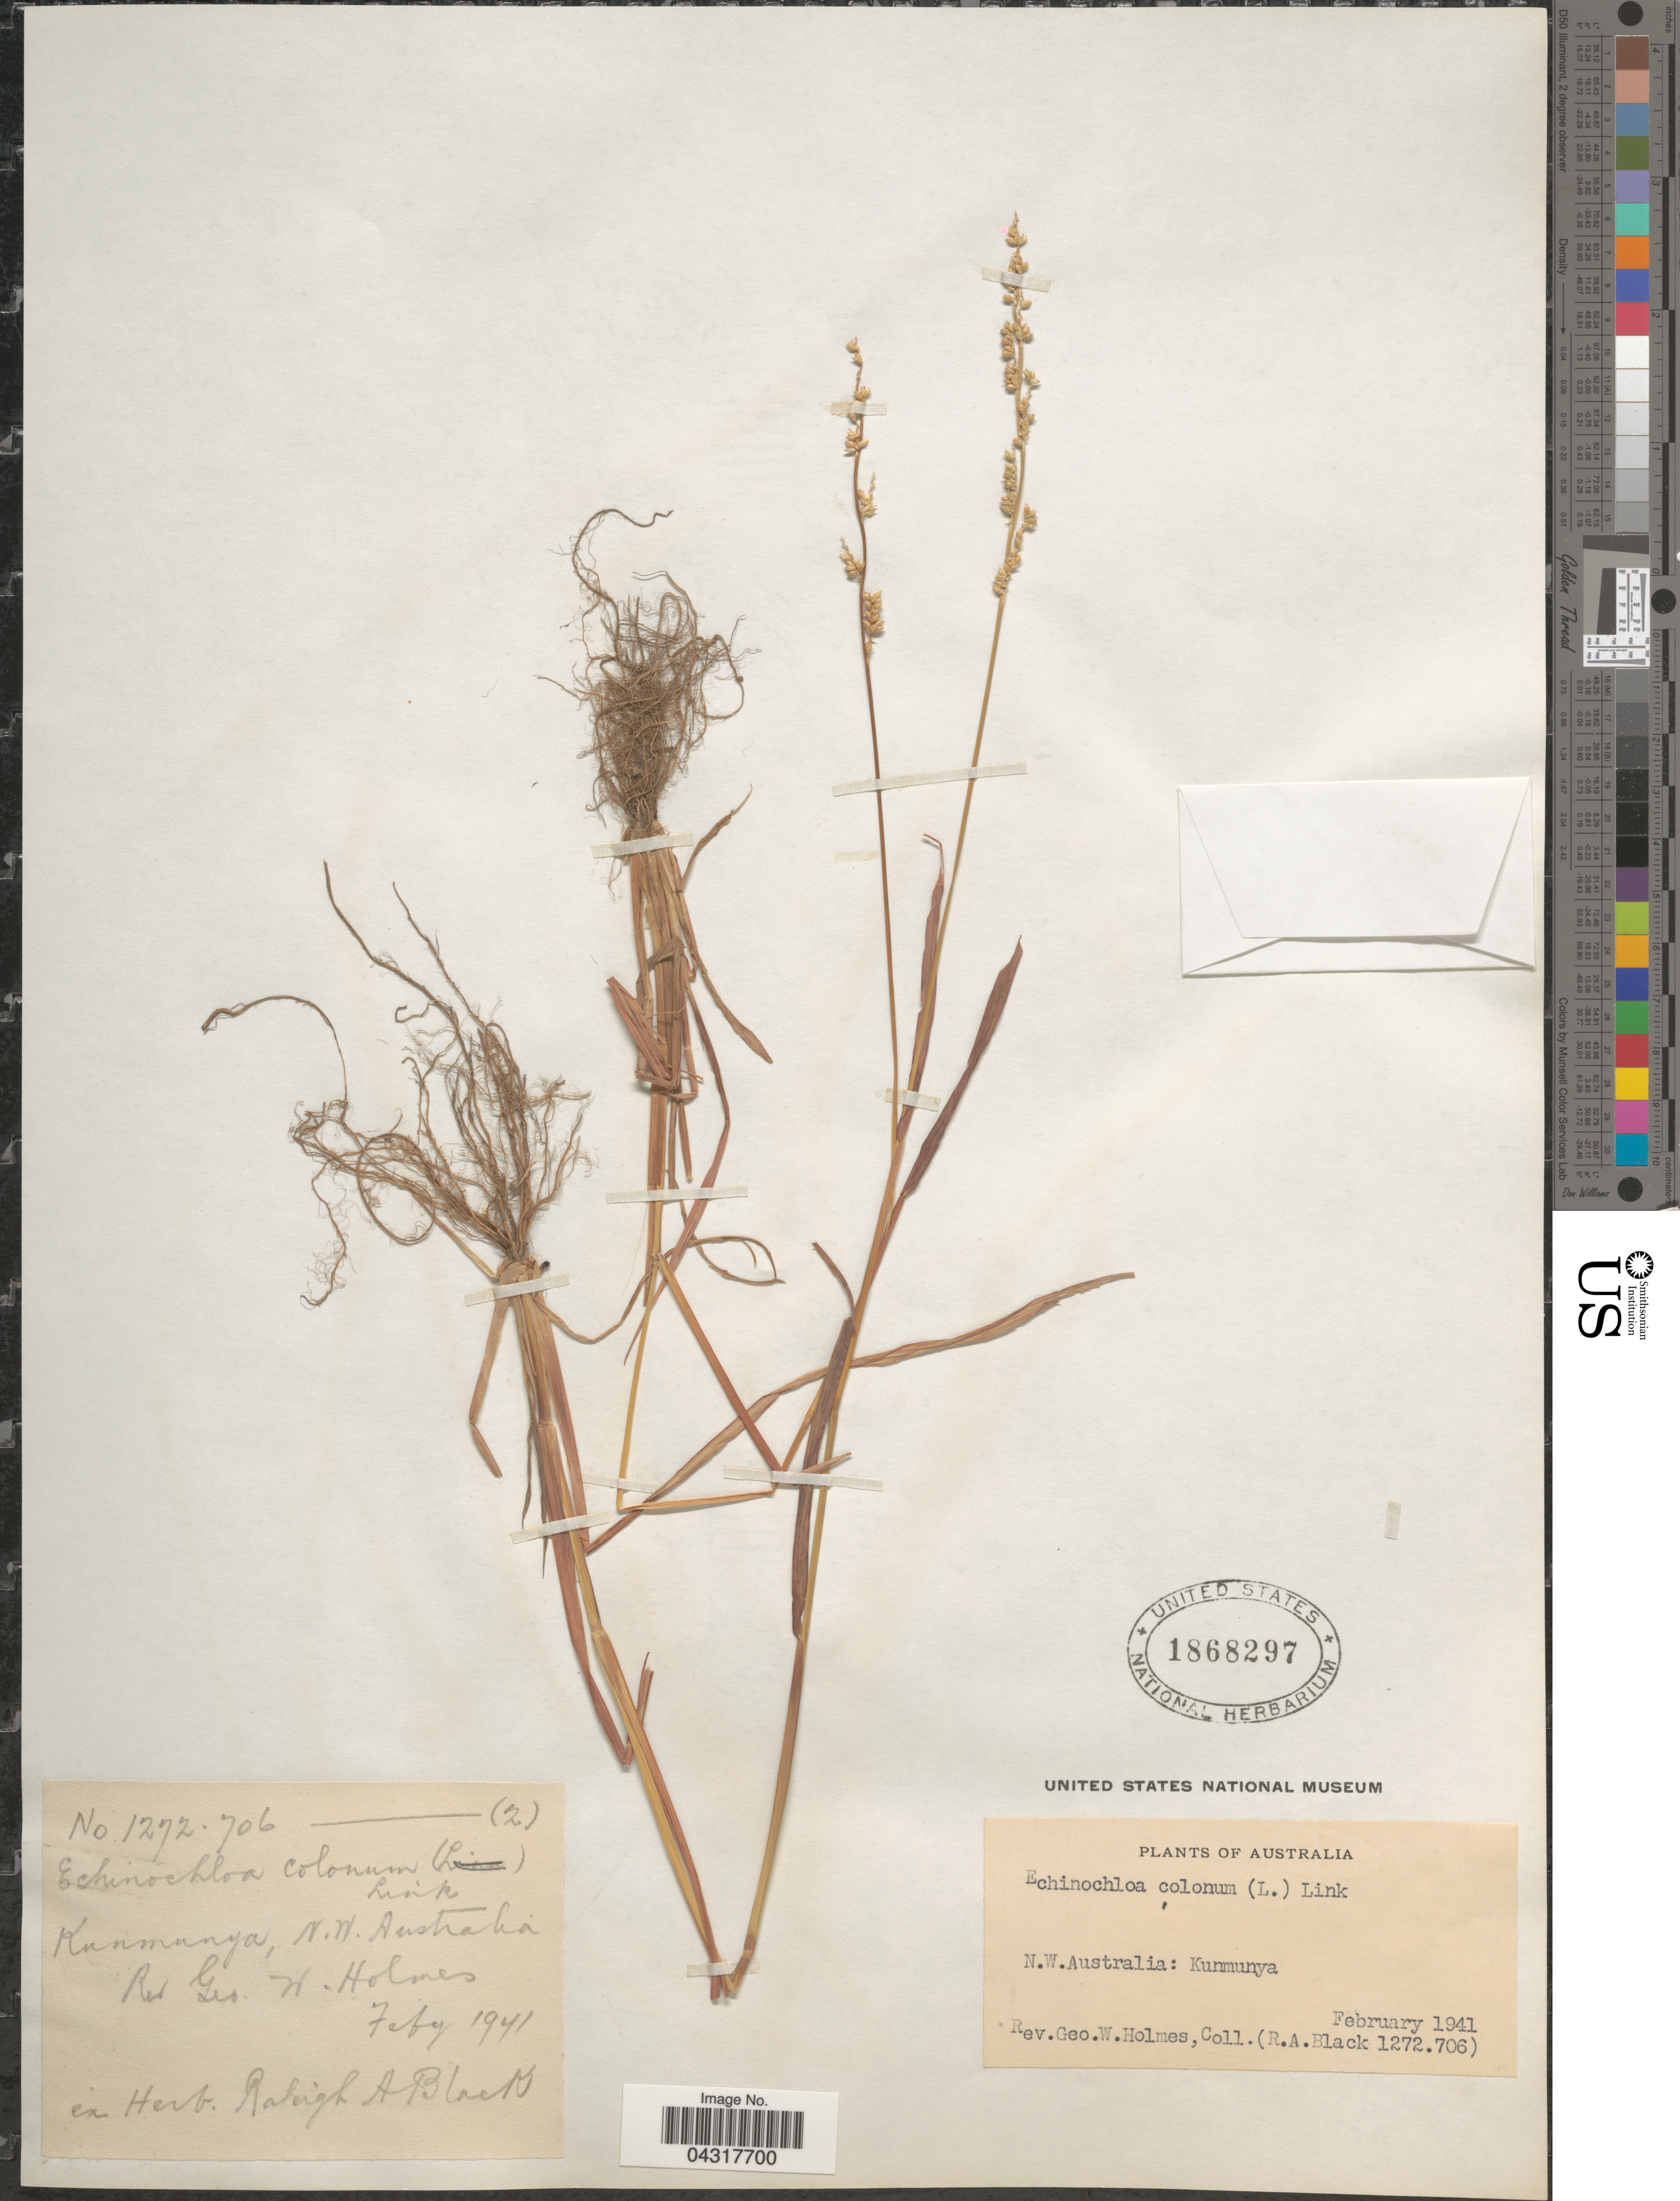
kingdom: Plantae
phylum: Tracheophyta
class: Liliopsida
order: Poales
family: Poaceae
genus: Echinochloa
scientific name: Echinochloa colona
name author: (L.) Link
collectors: G. Holmes & R. A. Black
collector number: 1272.706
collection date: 1941-02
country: Australia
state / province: South Australia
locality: N.W. Australia: Kunmunya.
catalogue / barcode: US 1868297